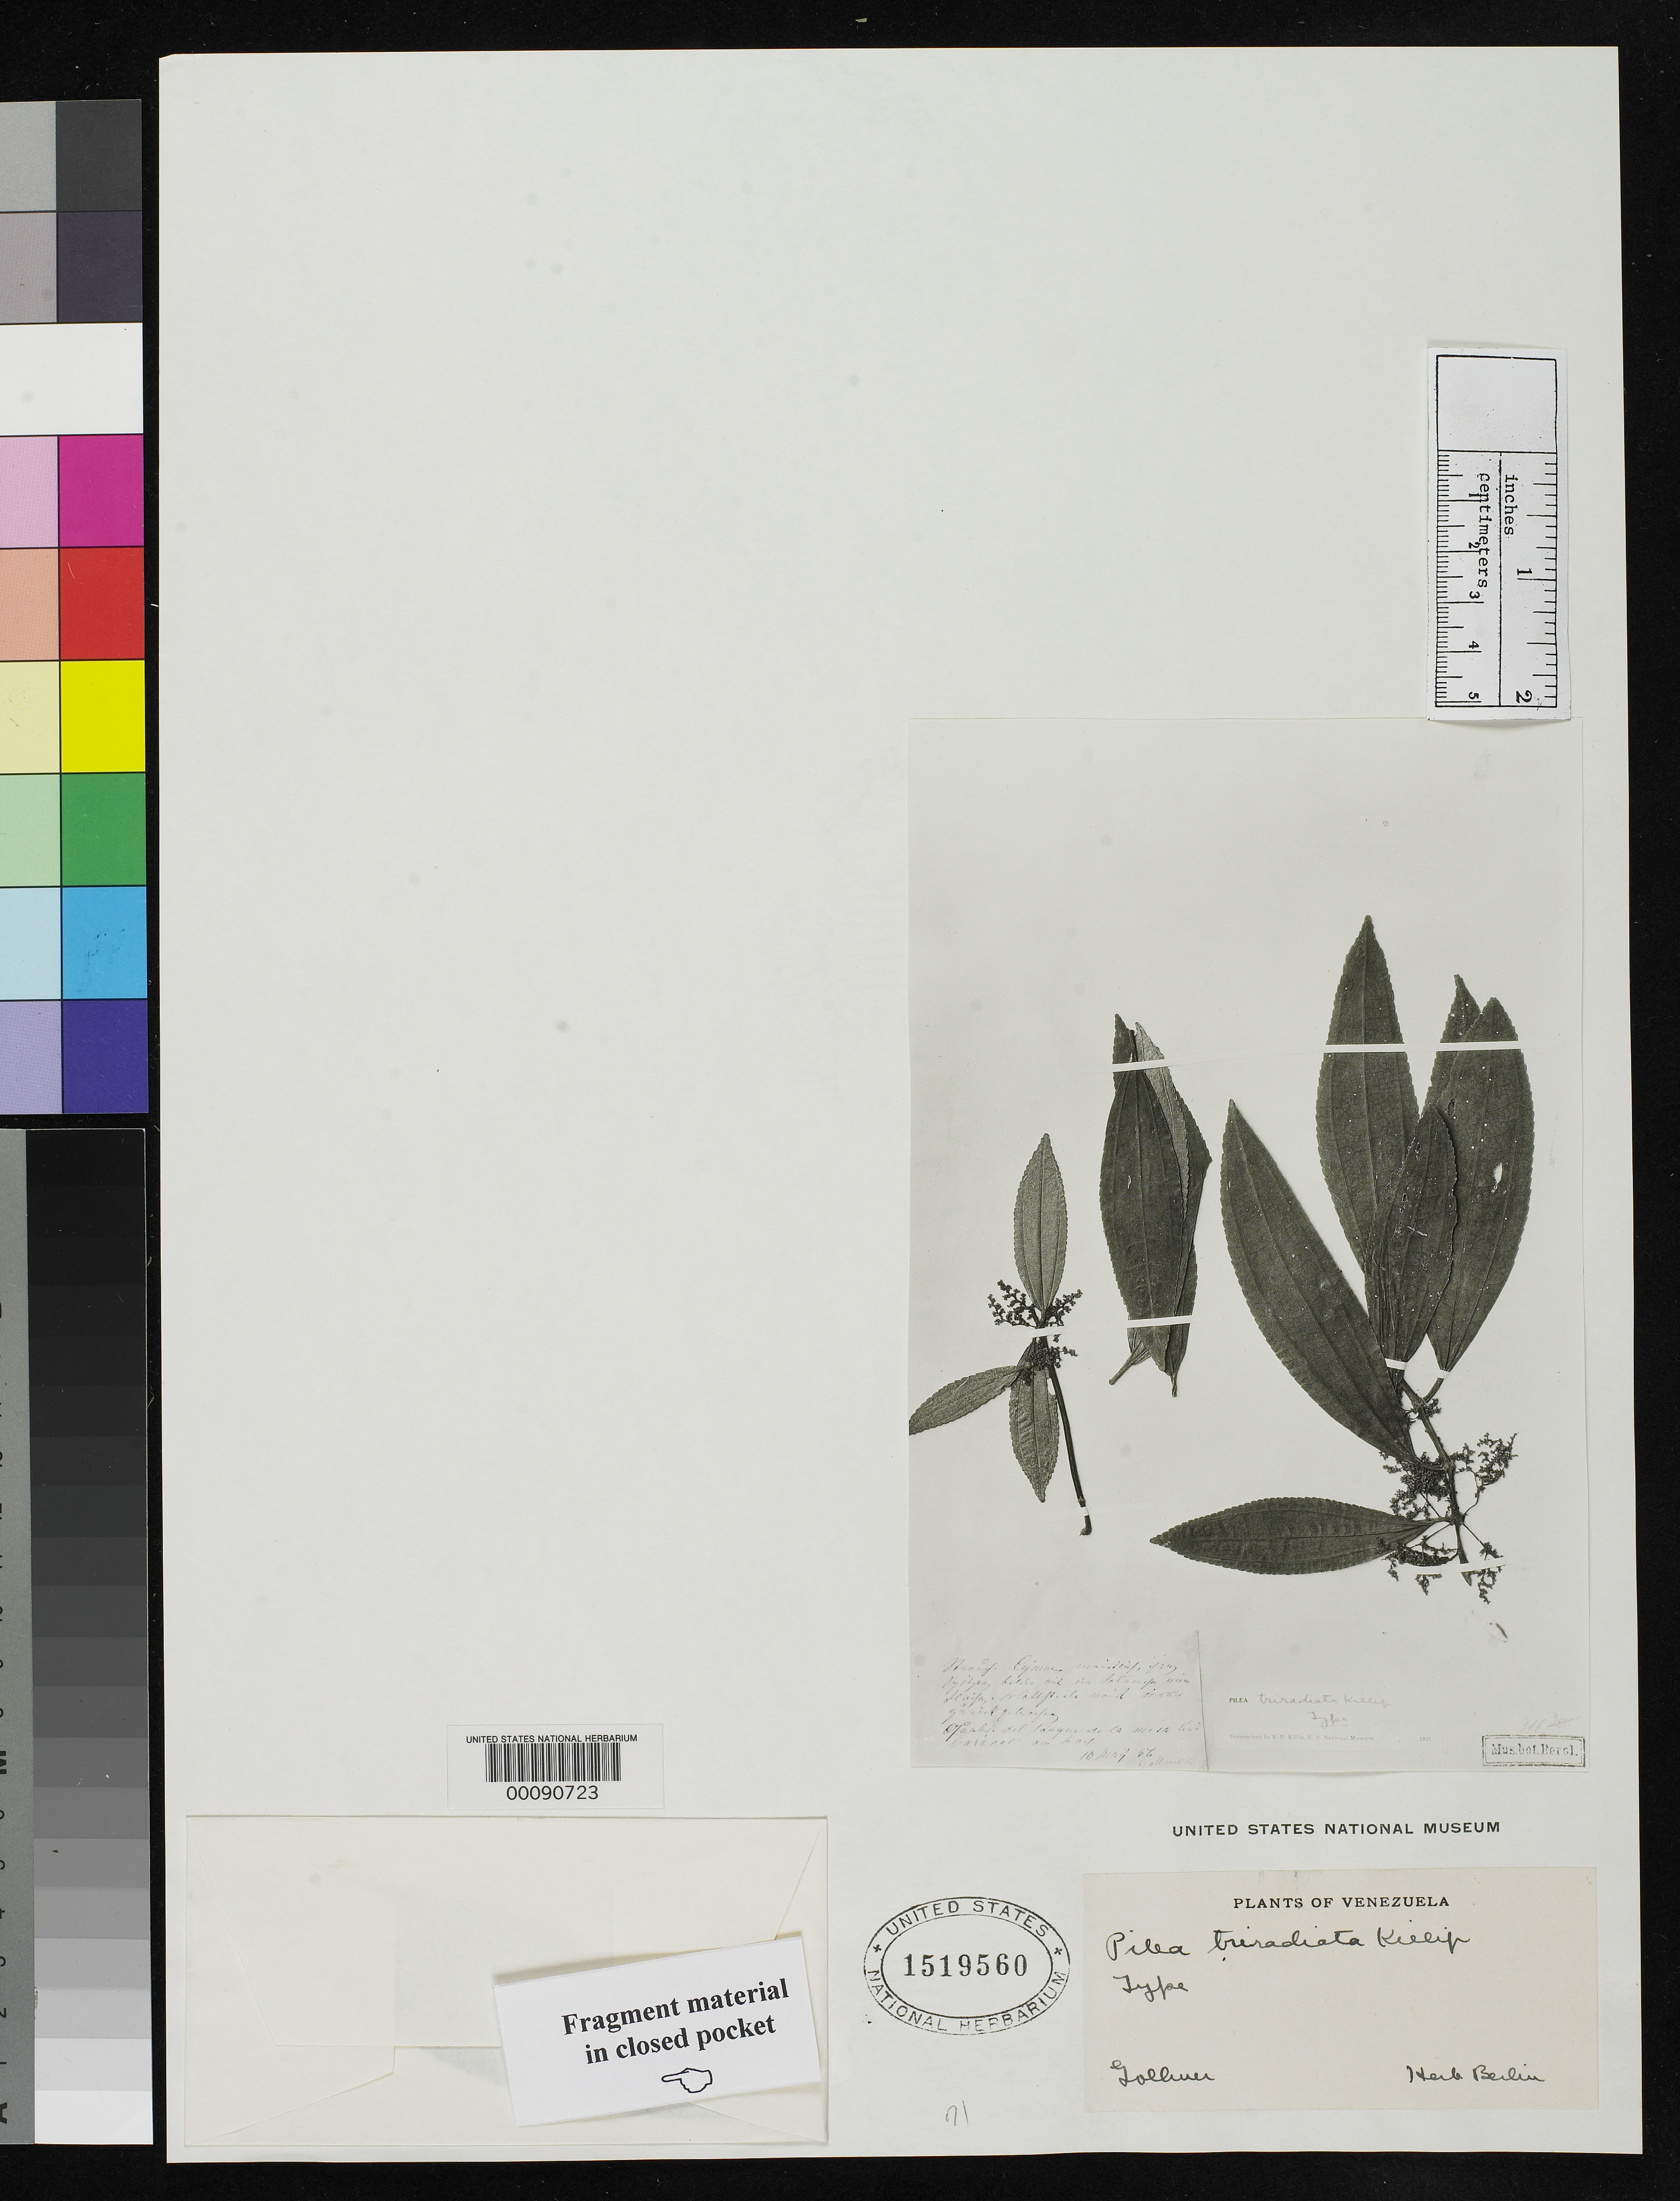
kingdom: Plantae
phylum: Tracheophyta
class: Magnoliopsida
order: Rosales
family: Urticaceae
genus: Pilea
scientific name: Pilea triradiata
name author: Killip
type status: Type Fragment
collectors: J. Gollmer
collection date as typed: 10 May 1856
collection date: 1856-05-10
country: Venezuela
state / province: Mérida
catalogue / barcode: US 1519560